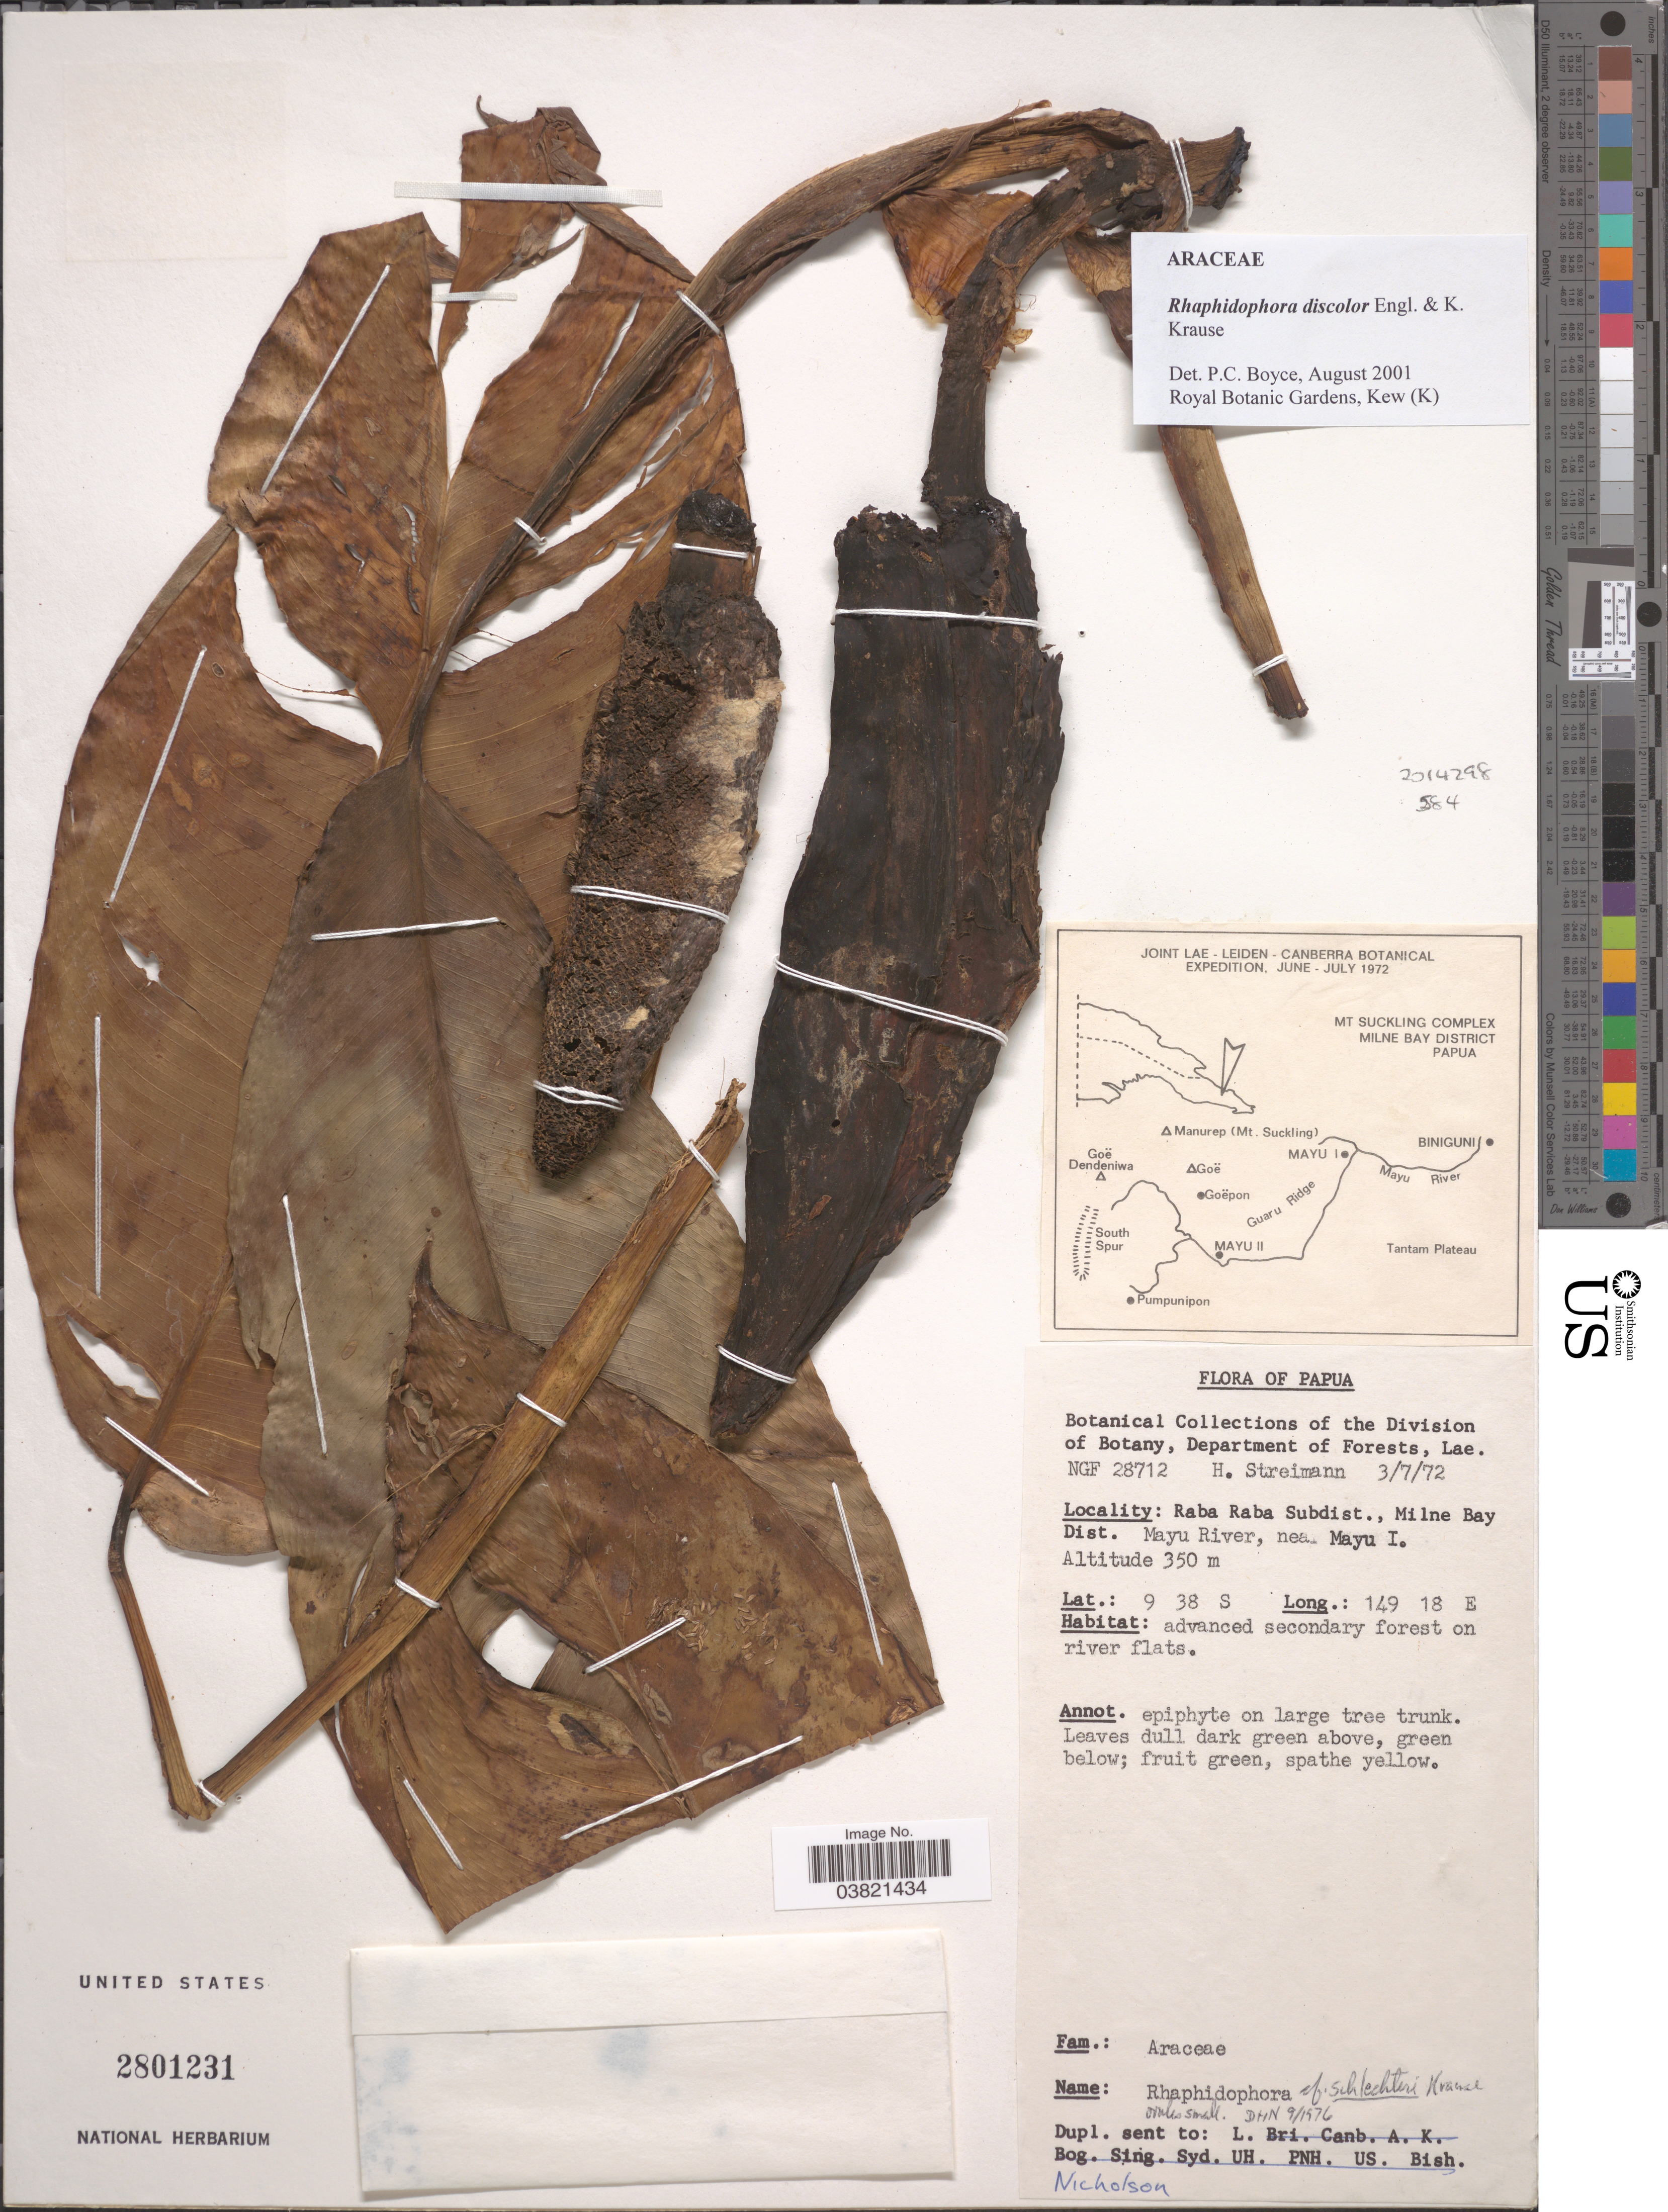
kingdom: Plantae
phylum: Tracheophyta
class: Liliopsida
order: Alismatales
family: Araceae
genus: Rhaphidophora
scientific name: Rhaphidophora discolor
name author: Engl. & K. Krause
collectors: H. Streimann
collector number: NGF 28712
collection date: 1972-07-03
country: Papua New Guinea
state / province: Milne Bay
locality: Mt Suckling Complex. Papua. Raba Raba Subdist., Milne Bay District. Mayu River, near Mayu I.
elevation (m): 350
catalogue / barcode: US 2801231